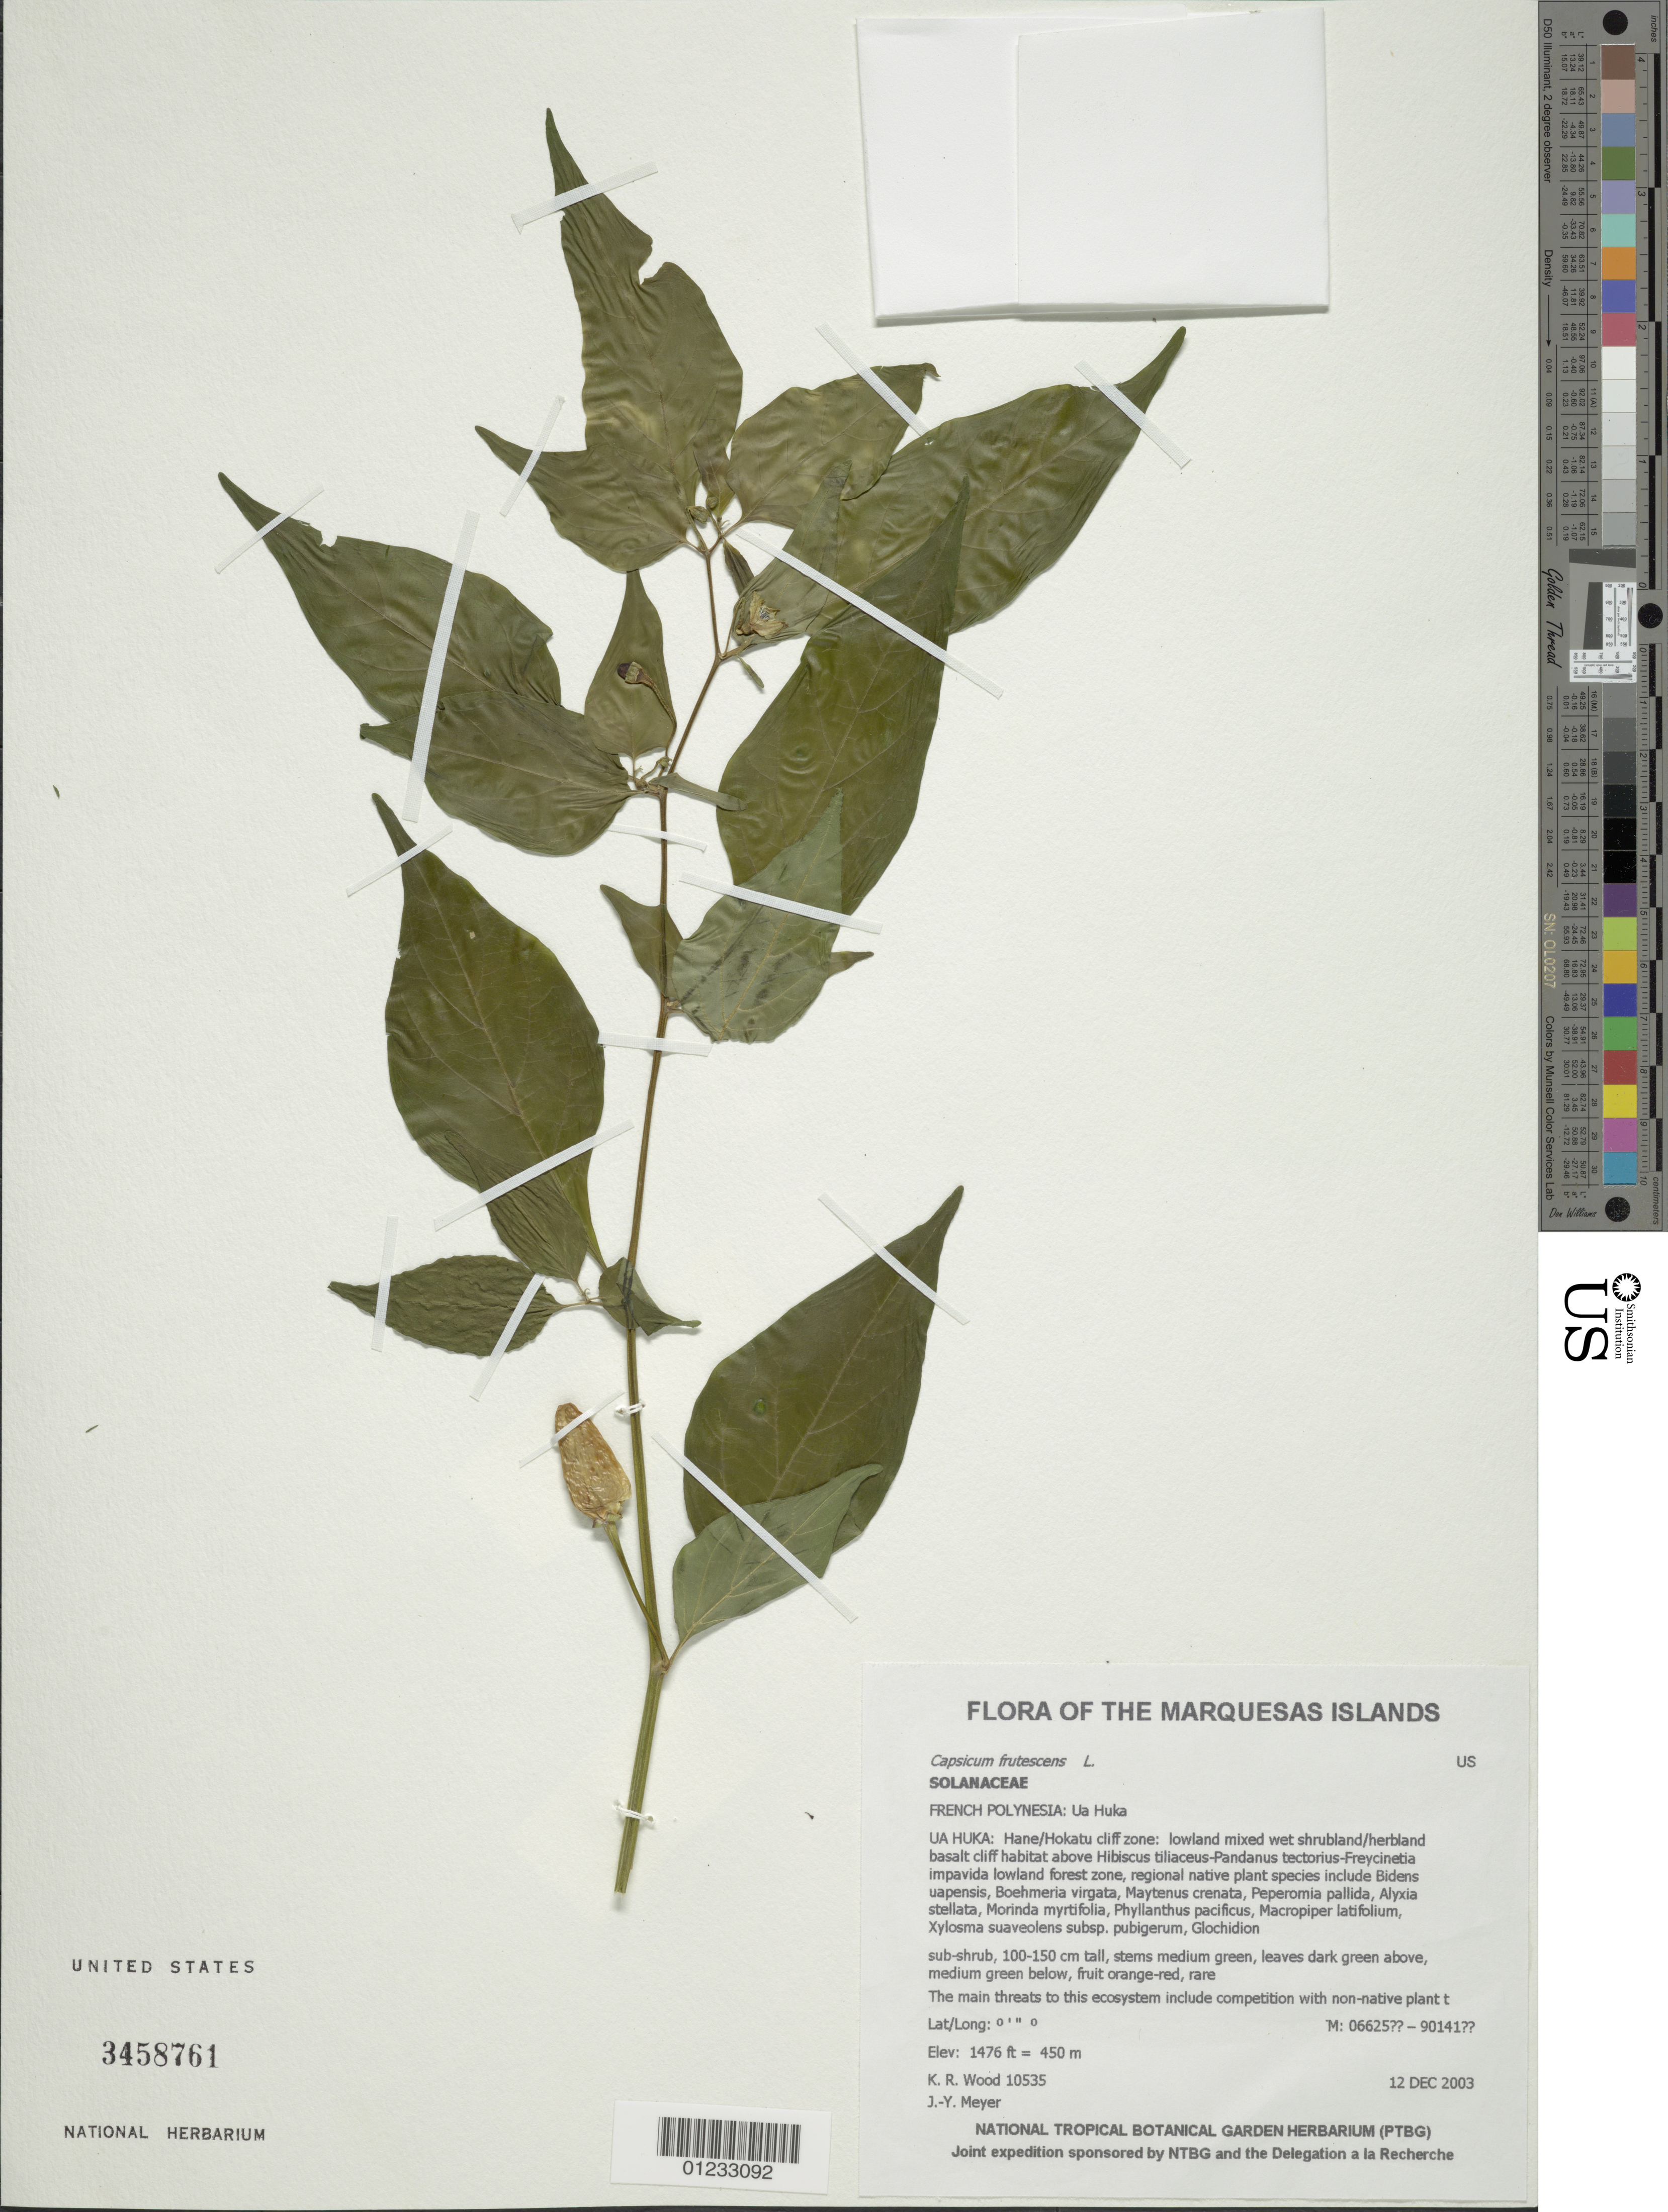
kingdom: Plantae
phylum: Tracheophyta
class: Magnoliopsida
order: Solanales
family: Solanaceae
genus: Capsicum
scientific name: Capsicum frutescens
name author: L.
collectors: K. R. Wood & J.-Y. Meyer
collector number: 10535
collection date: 2003-12-12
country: French Polynesia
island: Ua Huka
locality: Hane/Hokatu cliff zone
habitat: Lowland mixed wet shrubland/herbland basalt cliff habitat above Hibiscus tiliaceus - Pandanus tectorius - Freycinetia impavida lowland forest zone. Cliff zone, 220 deg S aspect, steep slope, scattered, mesic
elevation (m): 450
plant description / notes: Competition with non-native plant taxa such as Psidium guajava, Ageratum conyzoides, Zingiber zerumbet, Paspalum conjugatum, Coffea arabica, Oplismenus compositus, and Kyllinga brevifolia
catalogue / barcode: US 3458761